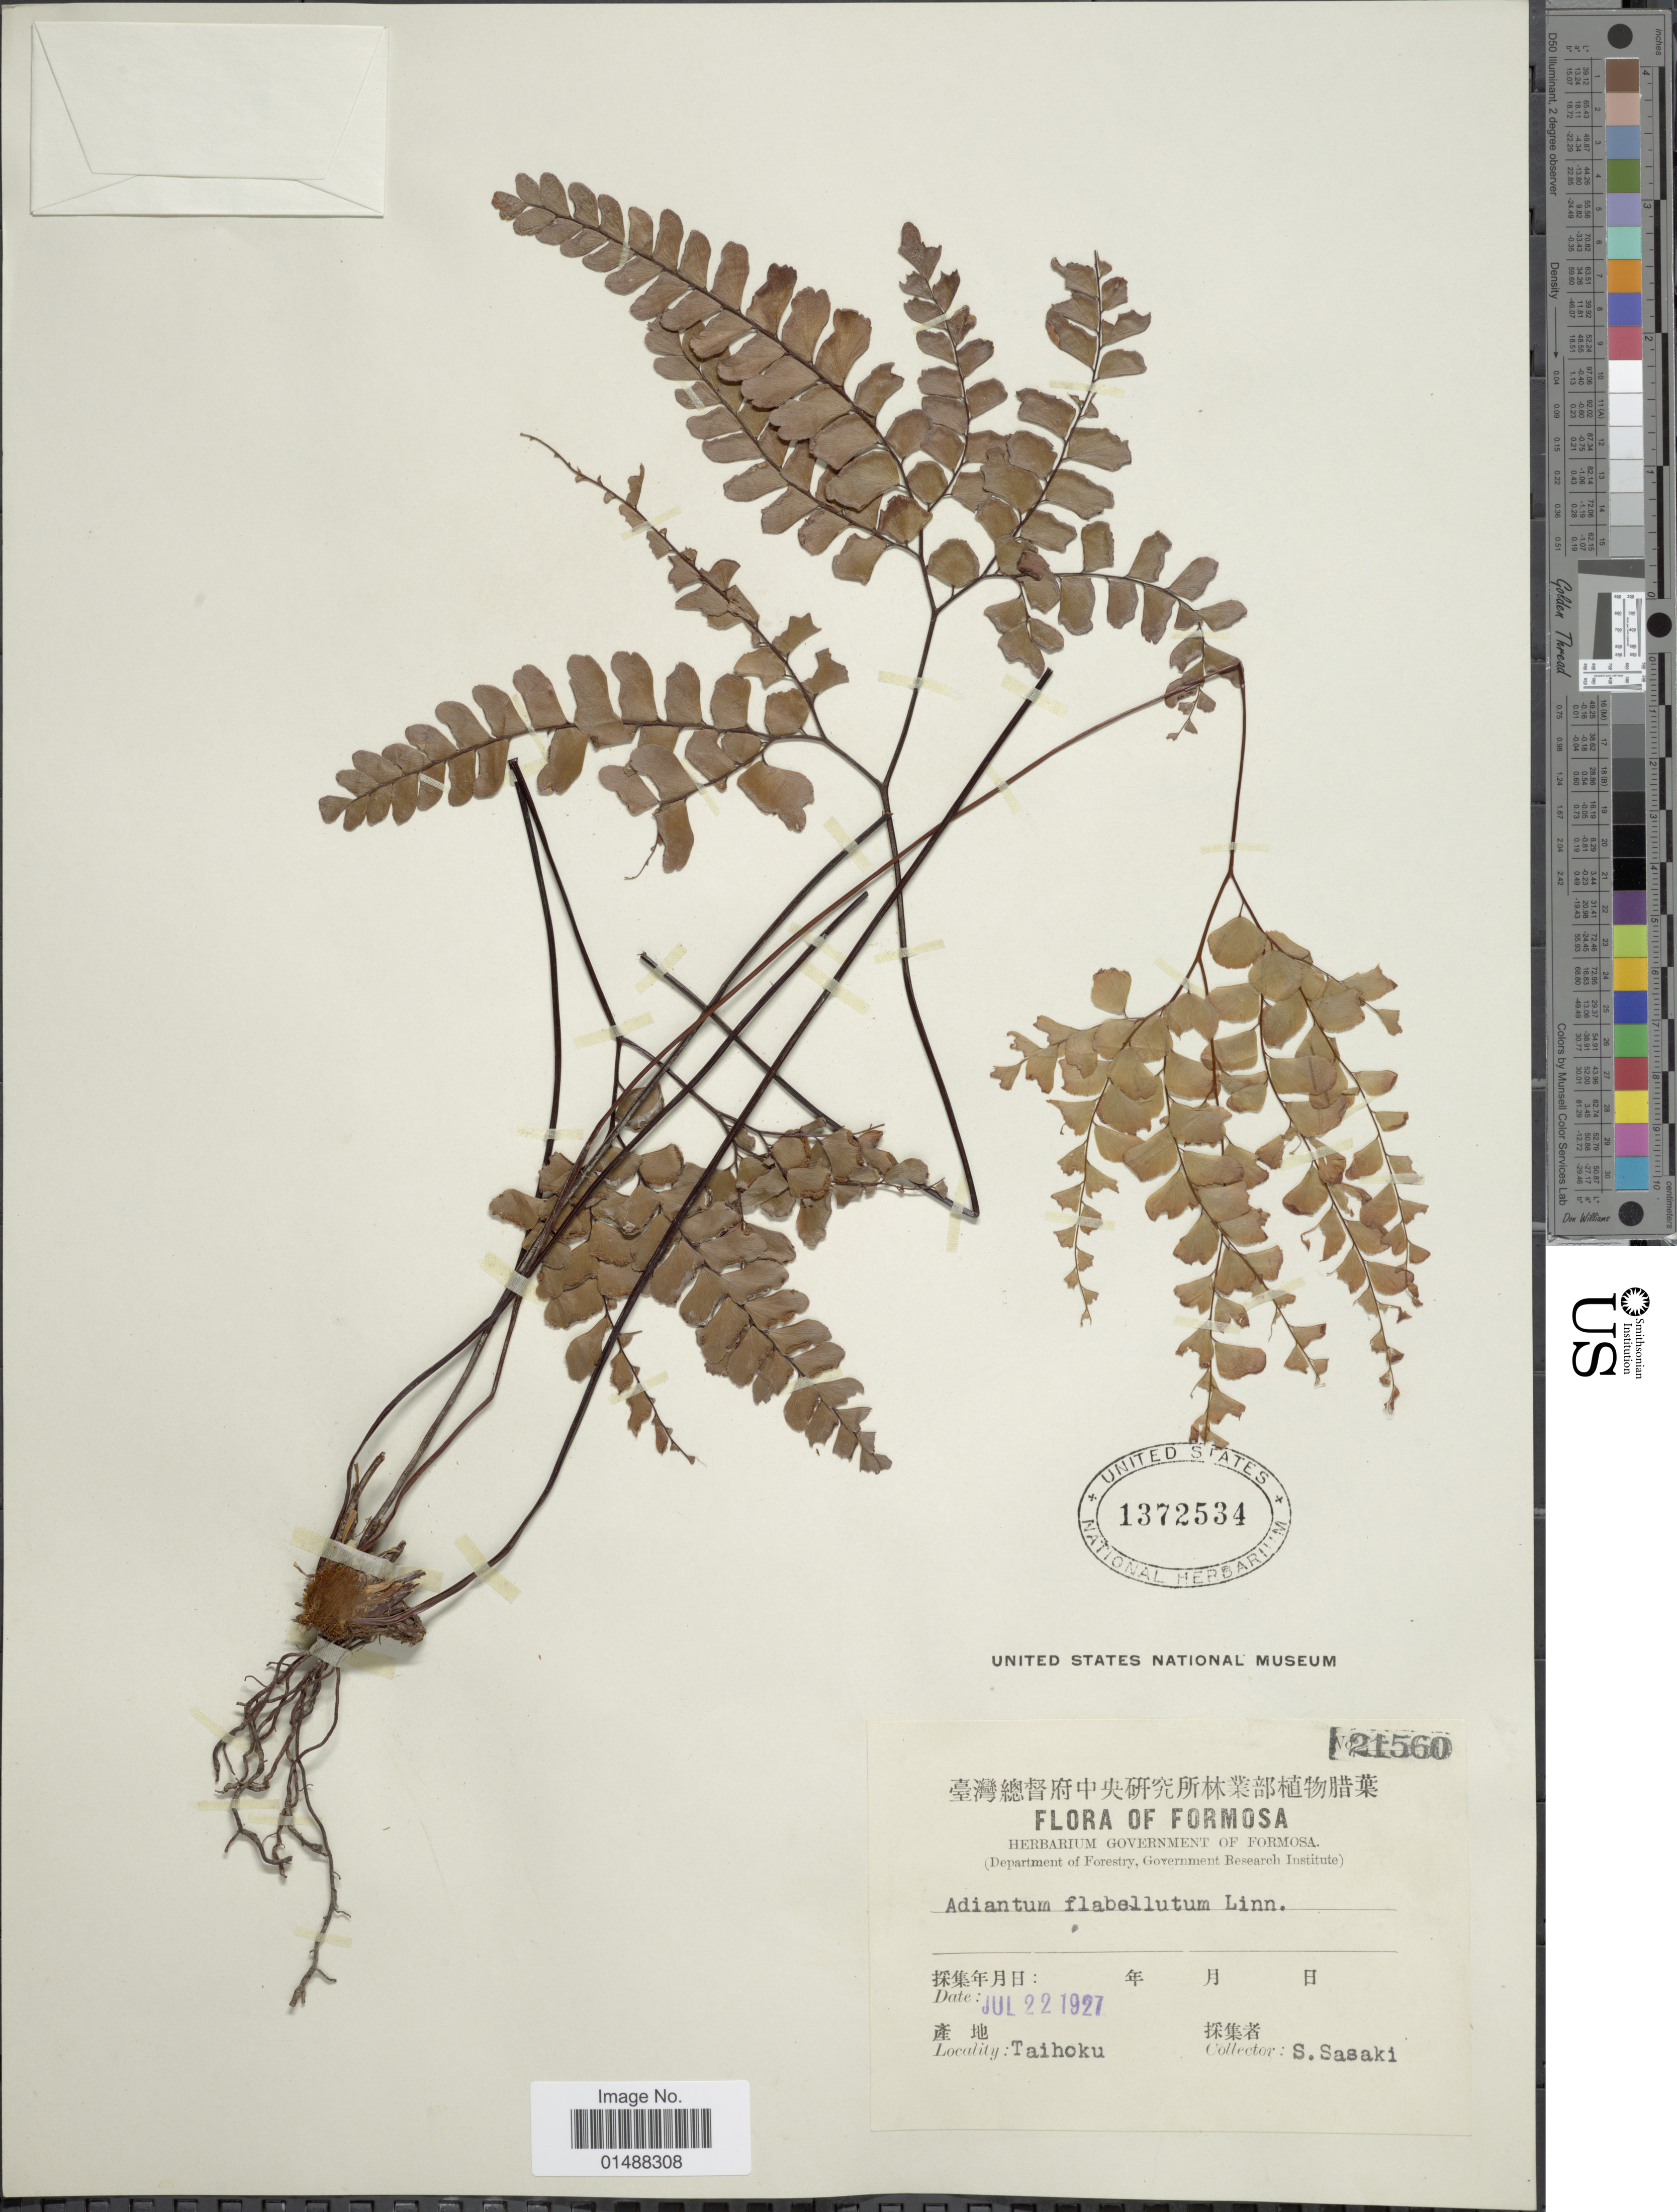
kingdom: Plantae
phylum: Tracheophyta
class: Polypodiopsida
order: Polypodiales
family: Pteridaceae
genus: Adiantum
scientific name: Adiantum flabellulatum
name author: L.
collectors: S. Sasaki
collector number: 21560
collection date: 1927-07-22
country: Taiwan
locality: Formasa, Taihoku.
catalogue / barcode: US 1372534